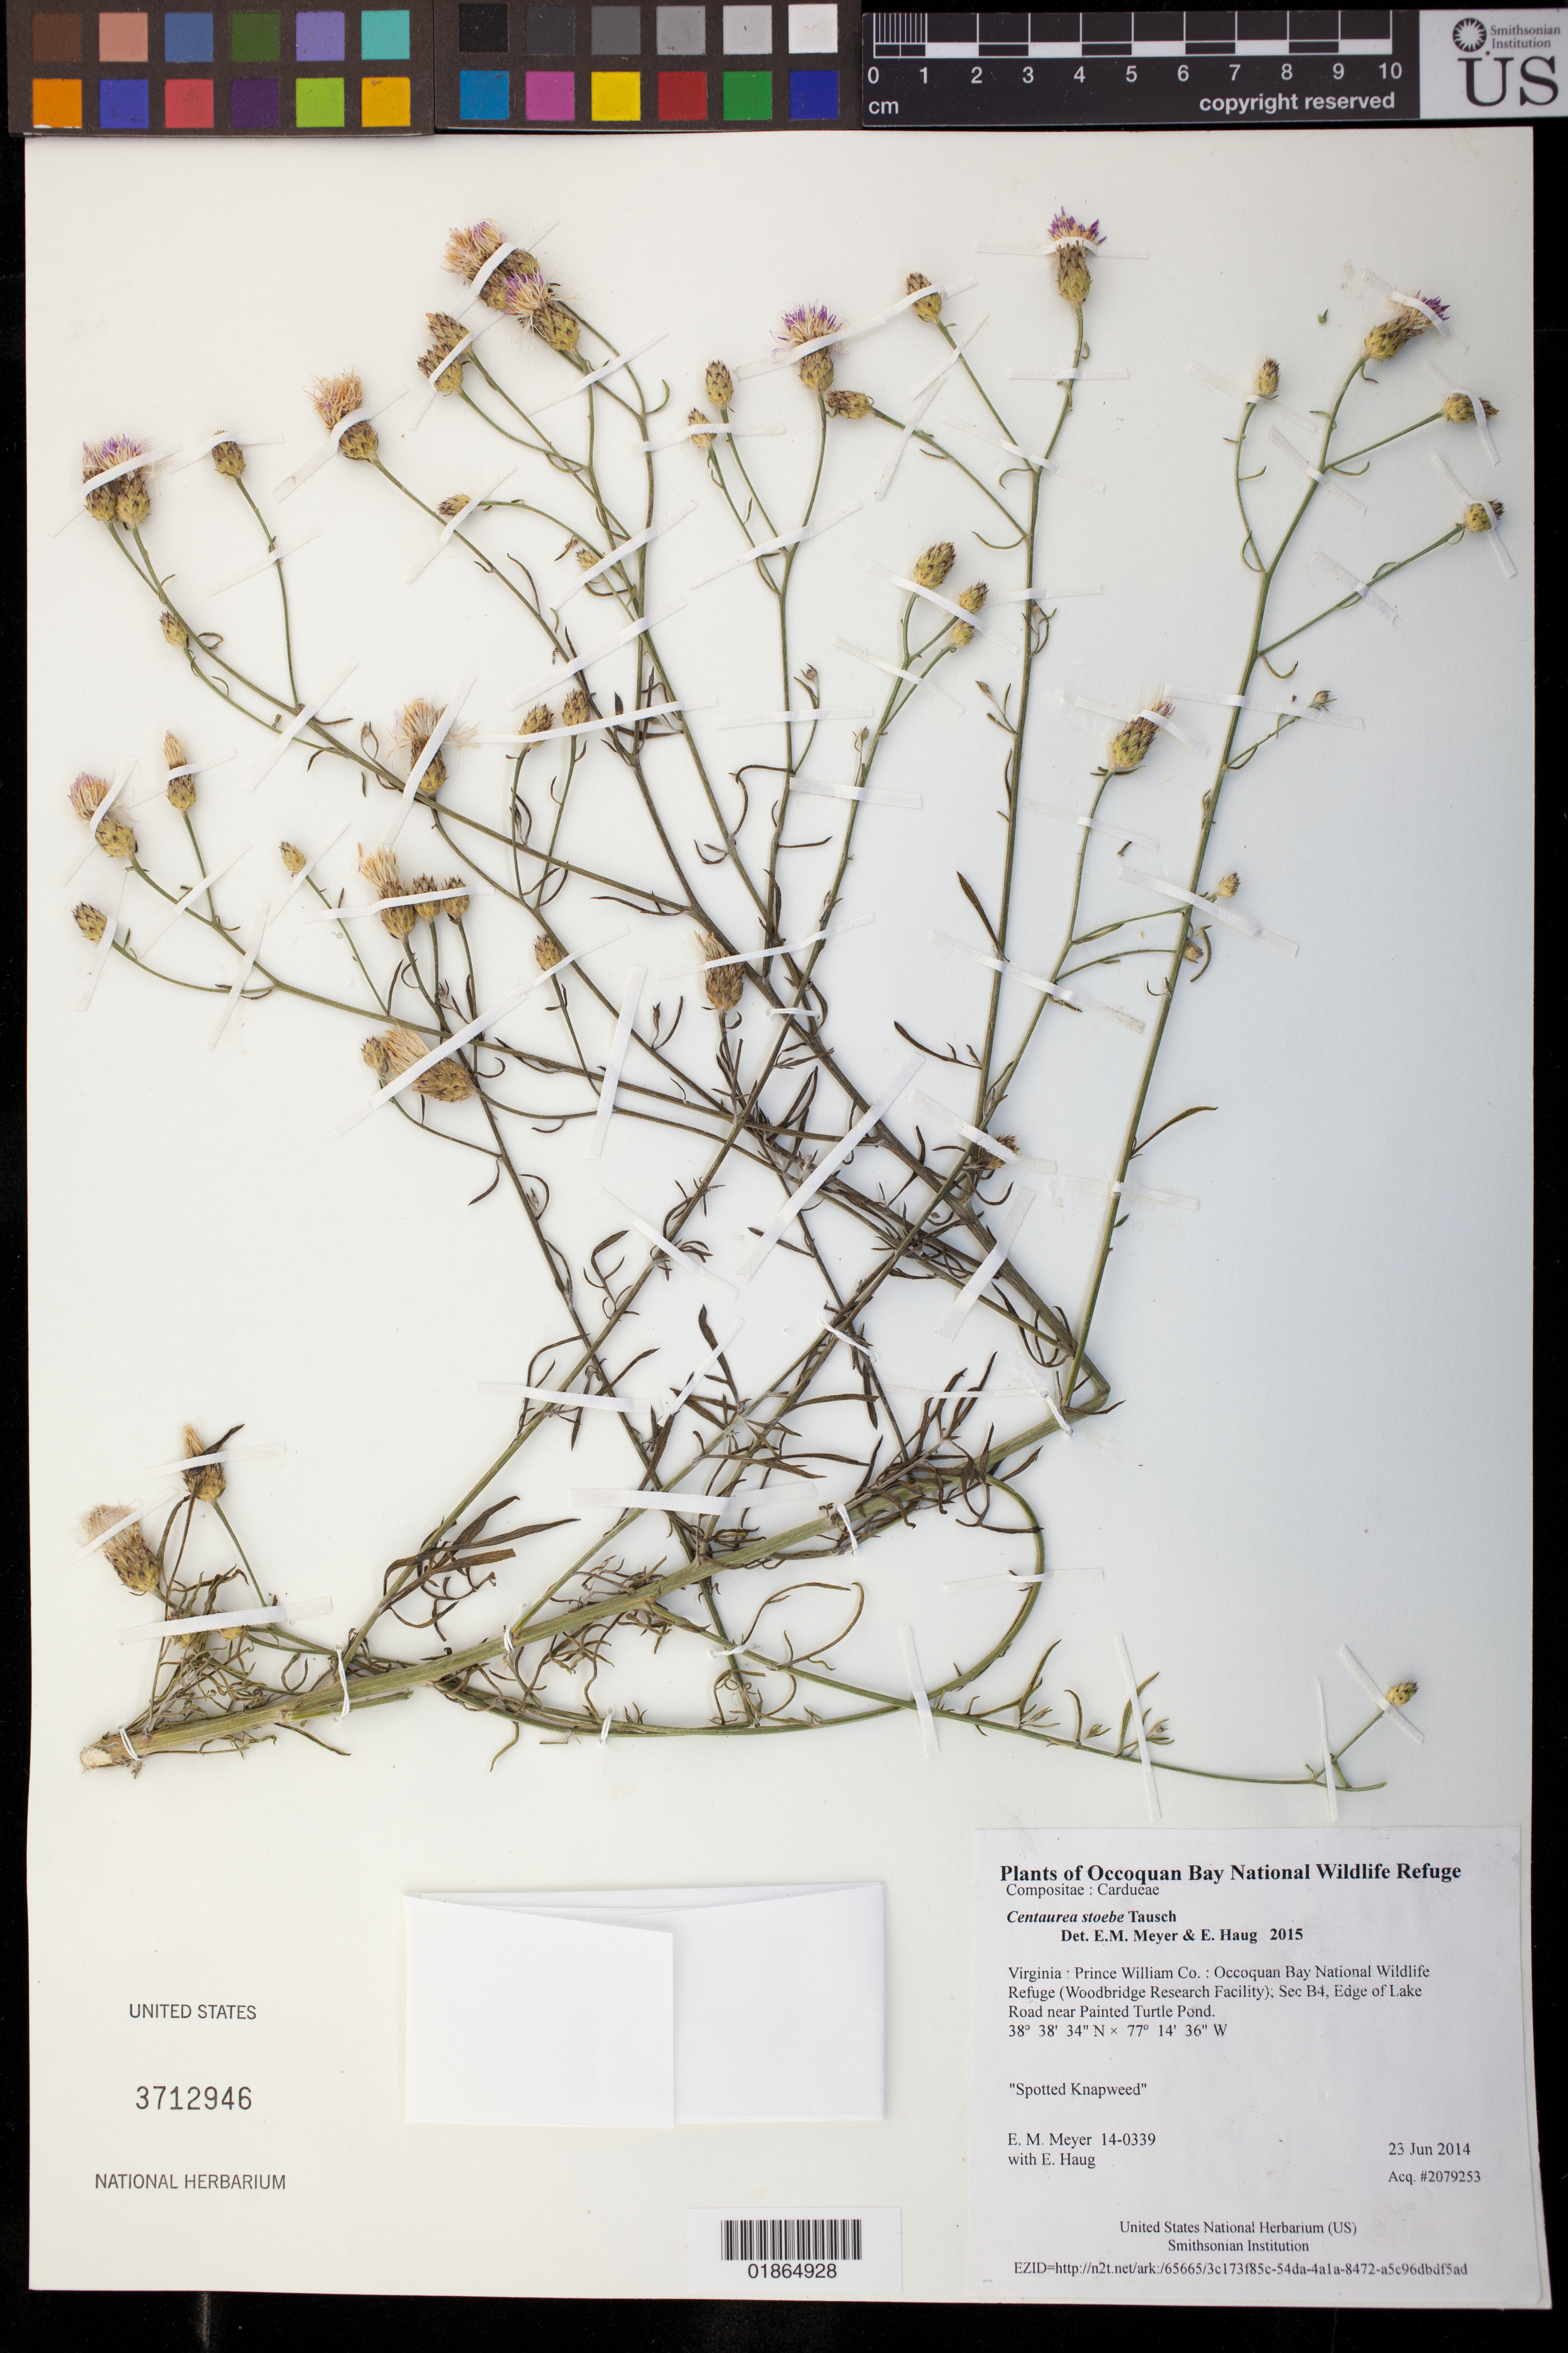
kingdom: Plantae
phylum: Tracheophyta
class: Magnoliopsida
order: Asterales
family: Asteraceae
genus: Centaurea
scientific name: Centaurea stoebe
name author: Tausch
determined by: Meyer, E. M.; Haug, E.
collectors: E. M. Meyer & E. Haug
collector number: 14-0339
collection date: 2014-06-23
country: United States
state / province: Virginia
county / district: Prince William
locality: Occoquan Bay National Wildlife Refuge (Woodbridge Research Facility); Sec B4, Edge of Lake Road near Painted Turtle Pond.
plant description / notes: Spotted Knapweed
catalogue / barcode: US 3712946